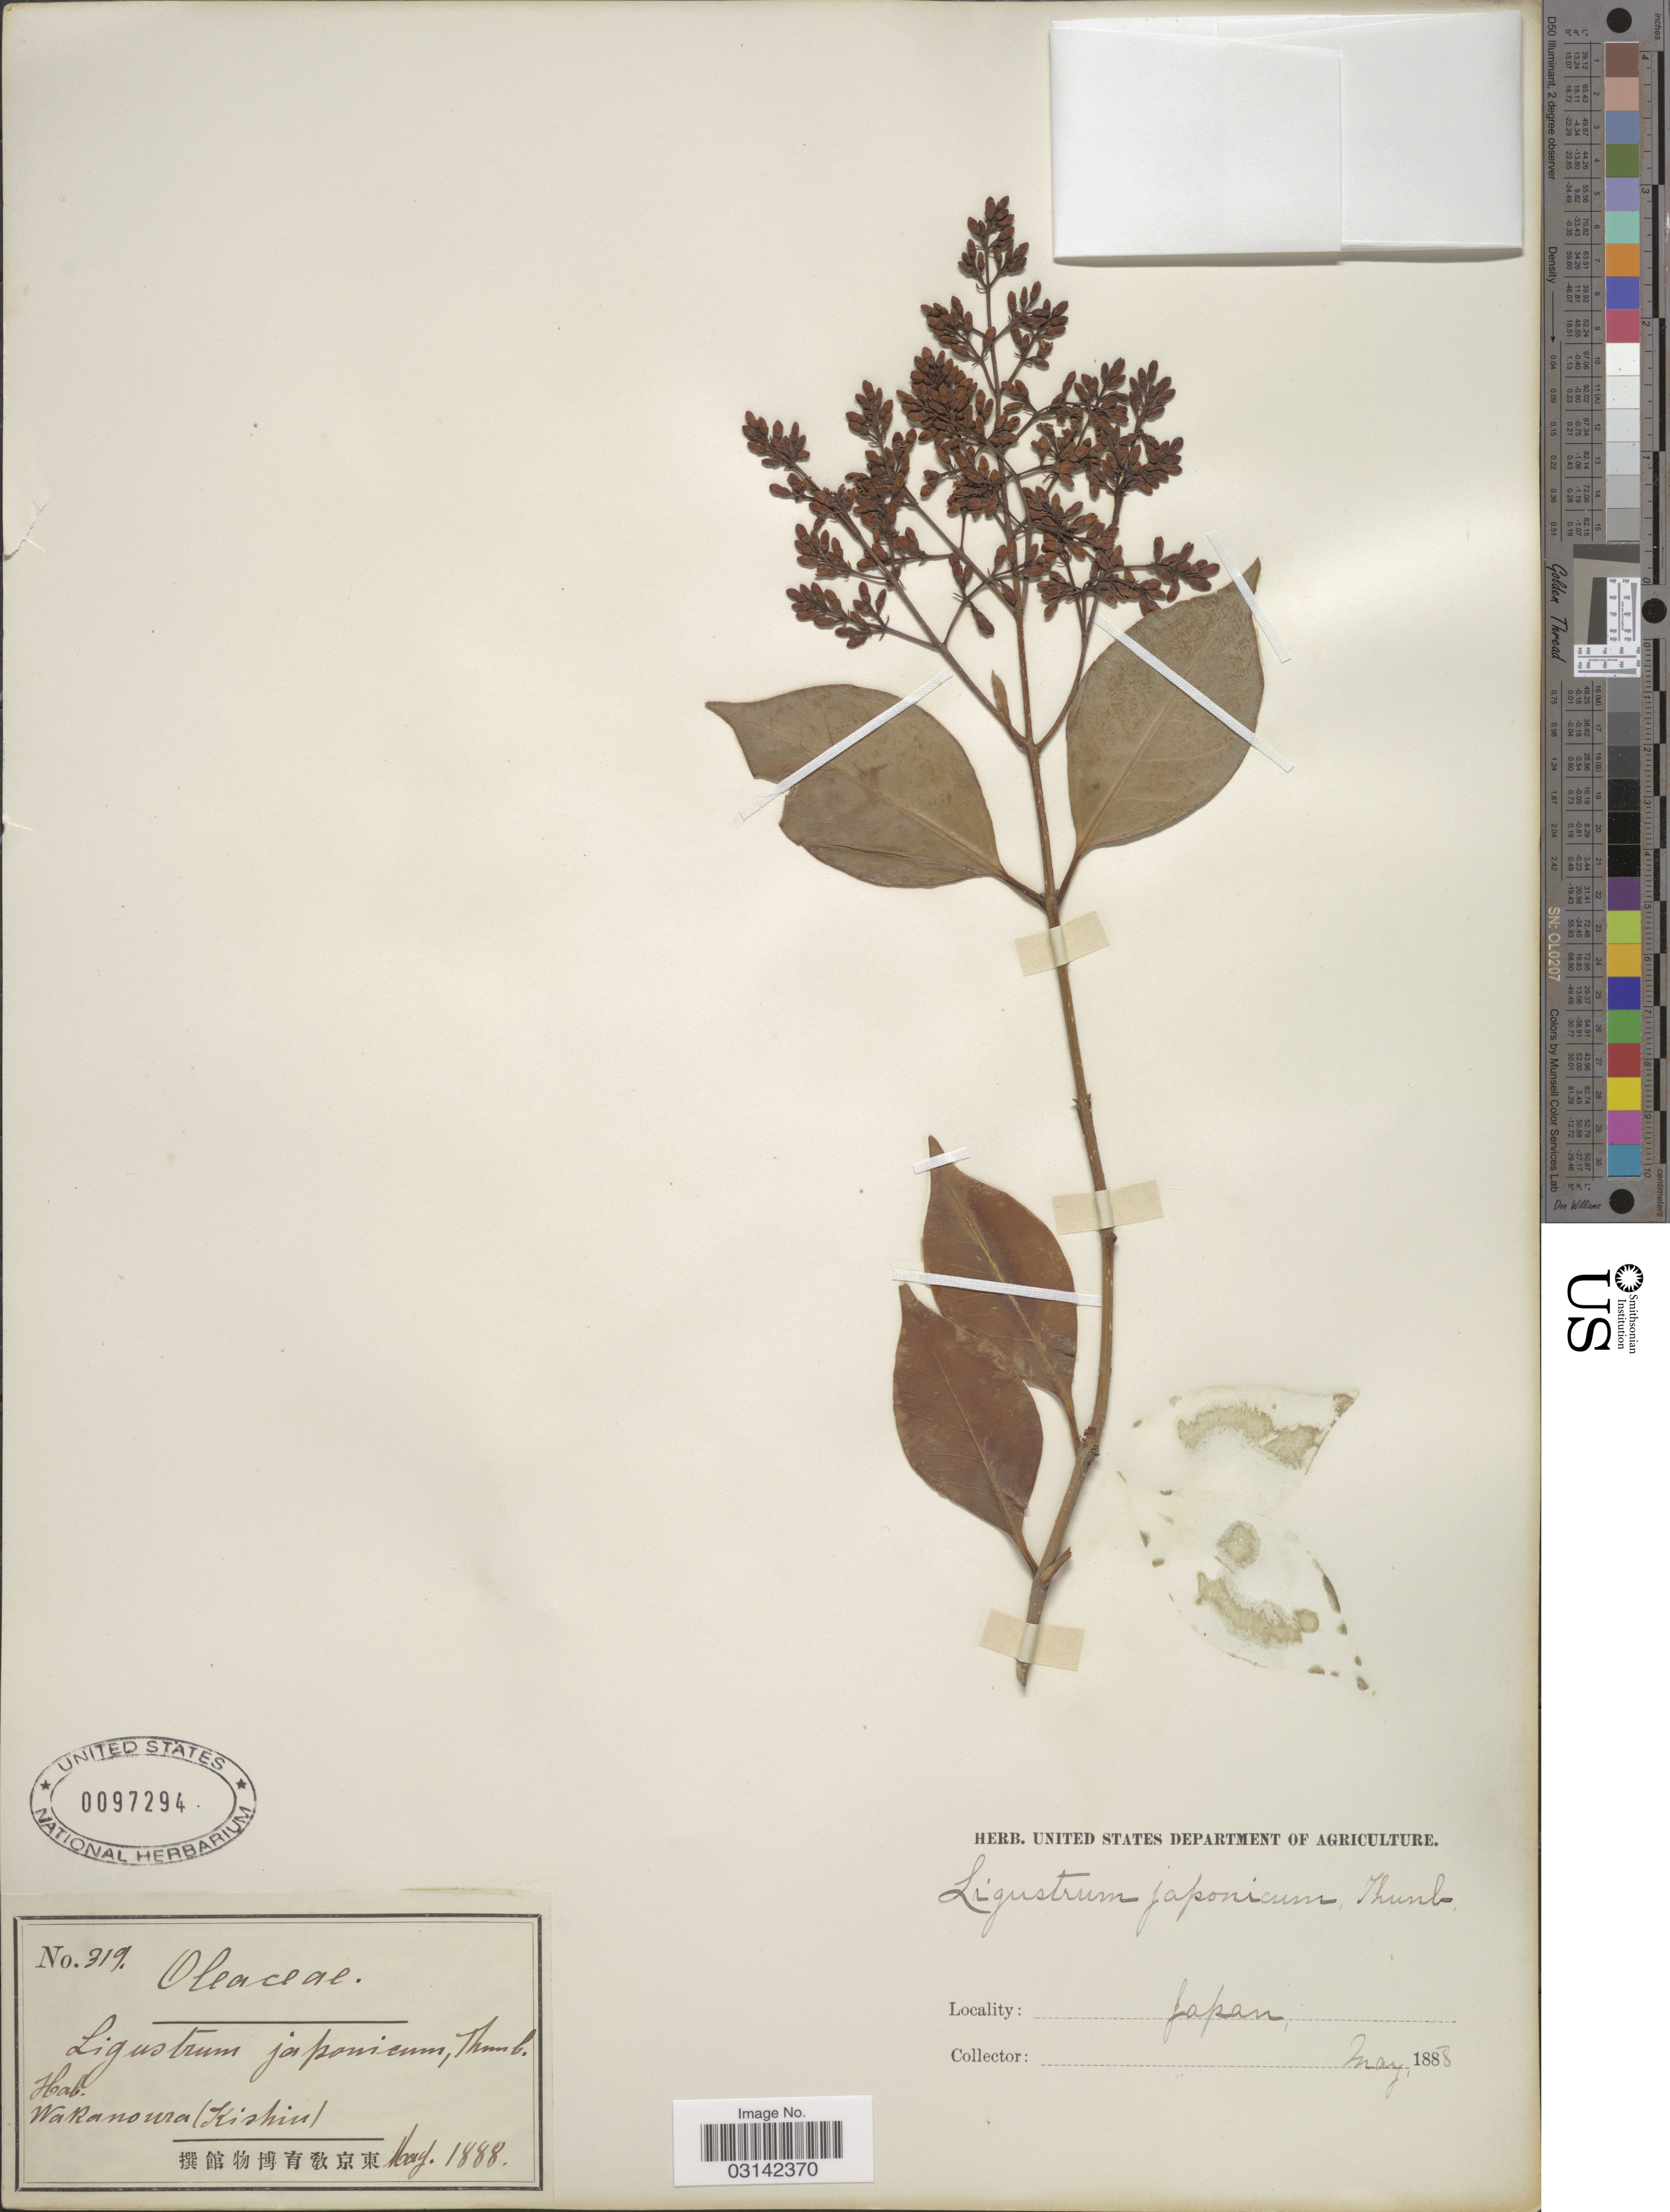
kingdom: Plantae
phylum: Tracheophyta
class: Magnoliopsida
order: Lamiales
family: Oleaceae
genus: Ligustrum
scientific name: Ligustrum japonicum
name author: Thunb.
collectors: Facchini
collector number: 319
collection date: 1888-05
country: Japan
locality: Wakanoura (Kishiu).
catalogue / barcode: US 97294